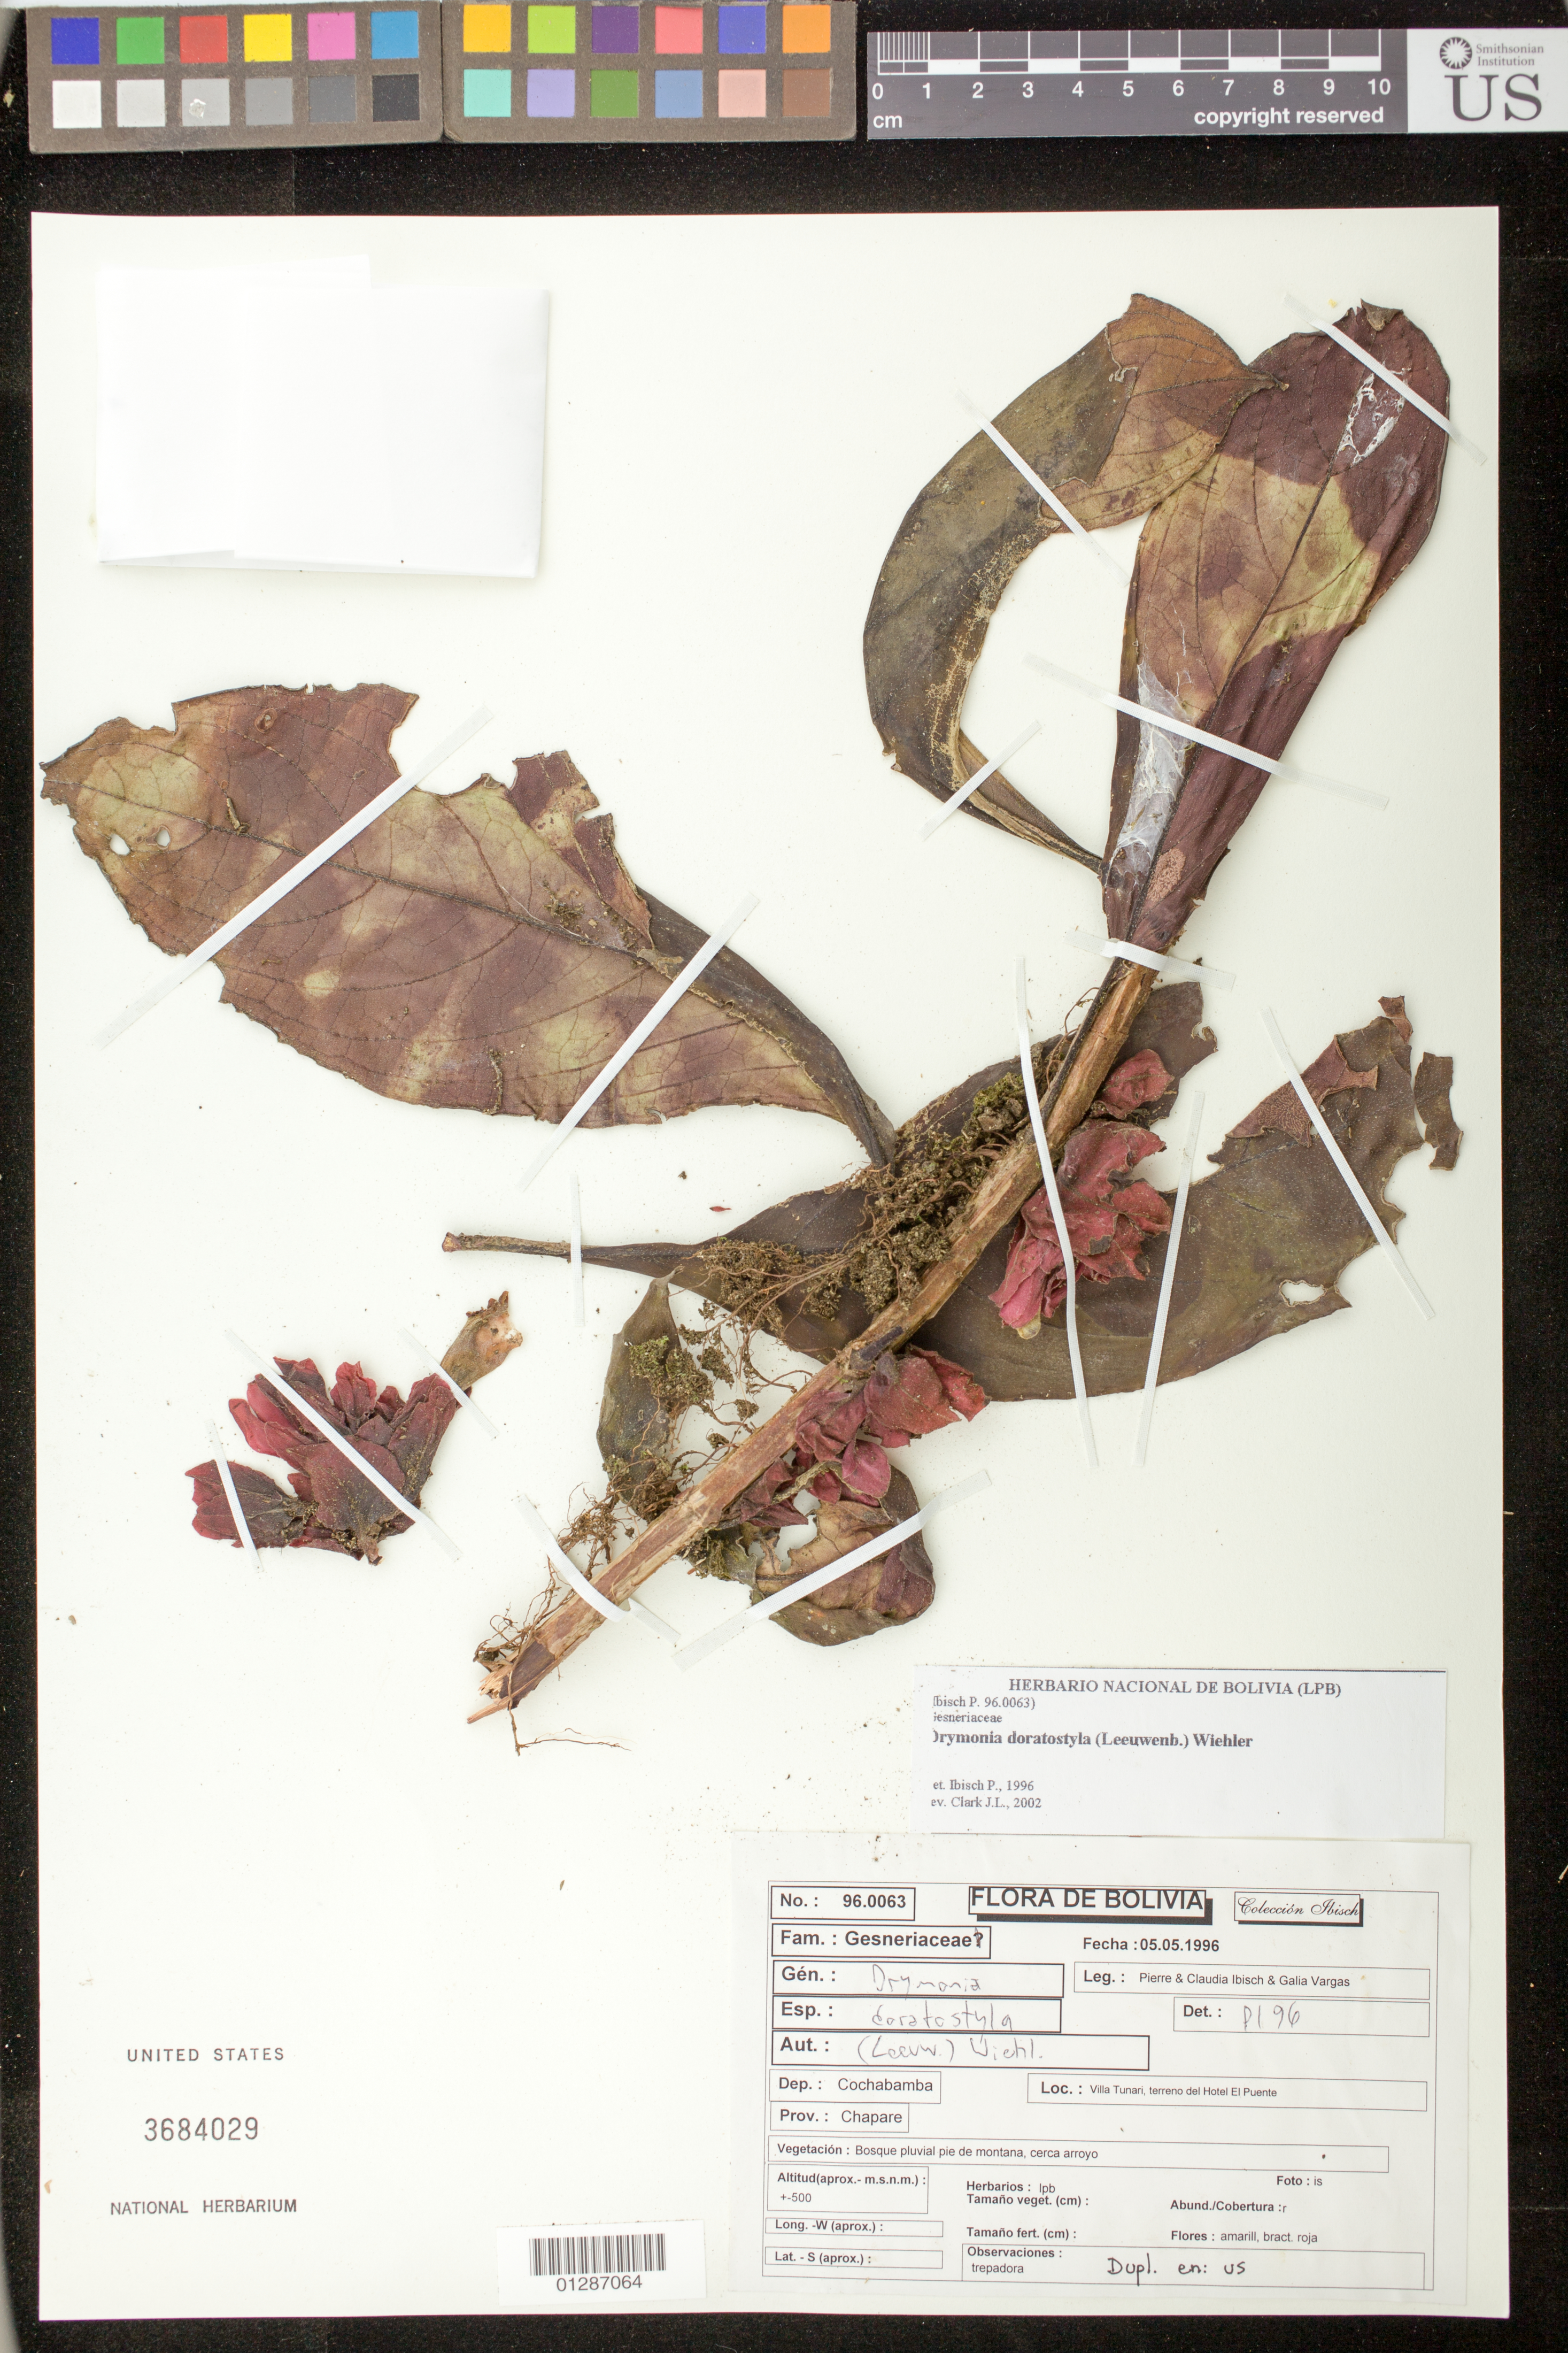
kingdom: Plantae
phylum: Tracheophyta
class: Magnoliopsida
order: Lamiales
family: Gesneriaceae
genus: Drymonia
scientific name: Drymonia doratostyla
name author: (Leeuwenb.) Wiehler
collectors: P. Ibisch, C. Ibisch & G. Vargas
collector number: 960063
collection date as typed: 5 May 1996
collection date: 1996-05-05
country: Bolivia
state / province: Cochabamba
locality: Prov. Chapare.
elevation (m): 500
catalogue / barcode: US 3684029